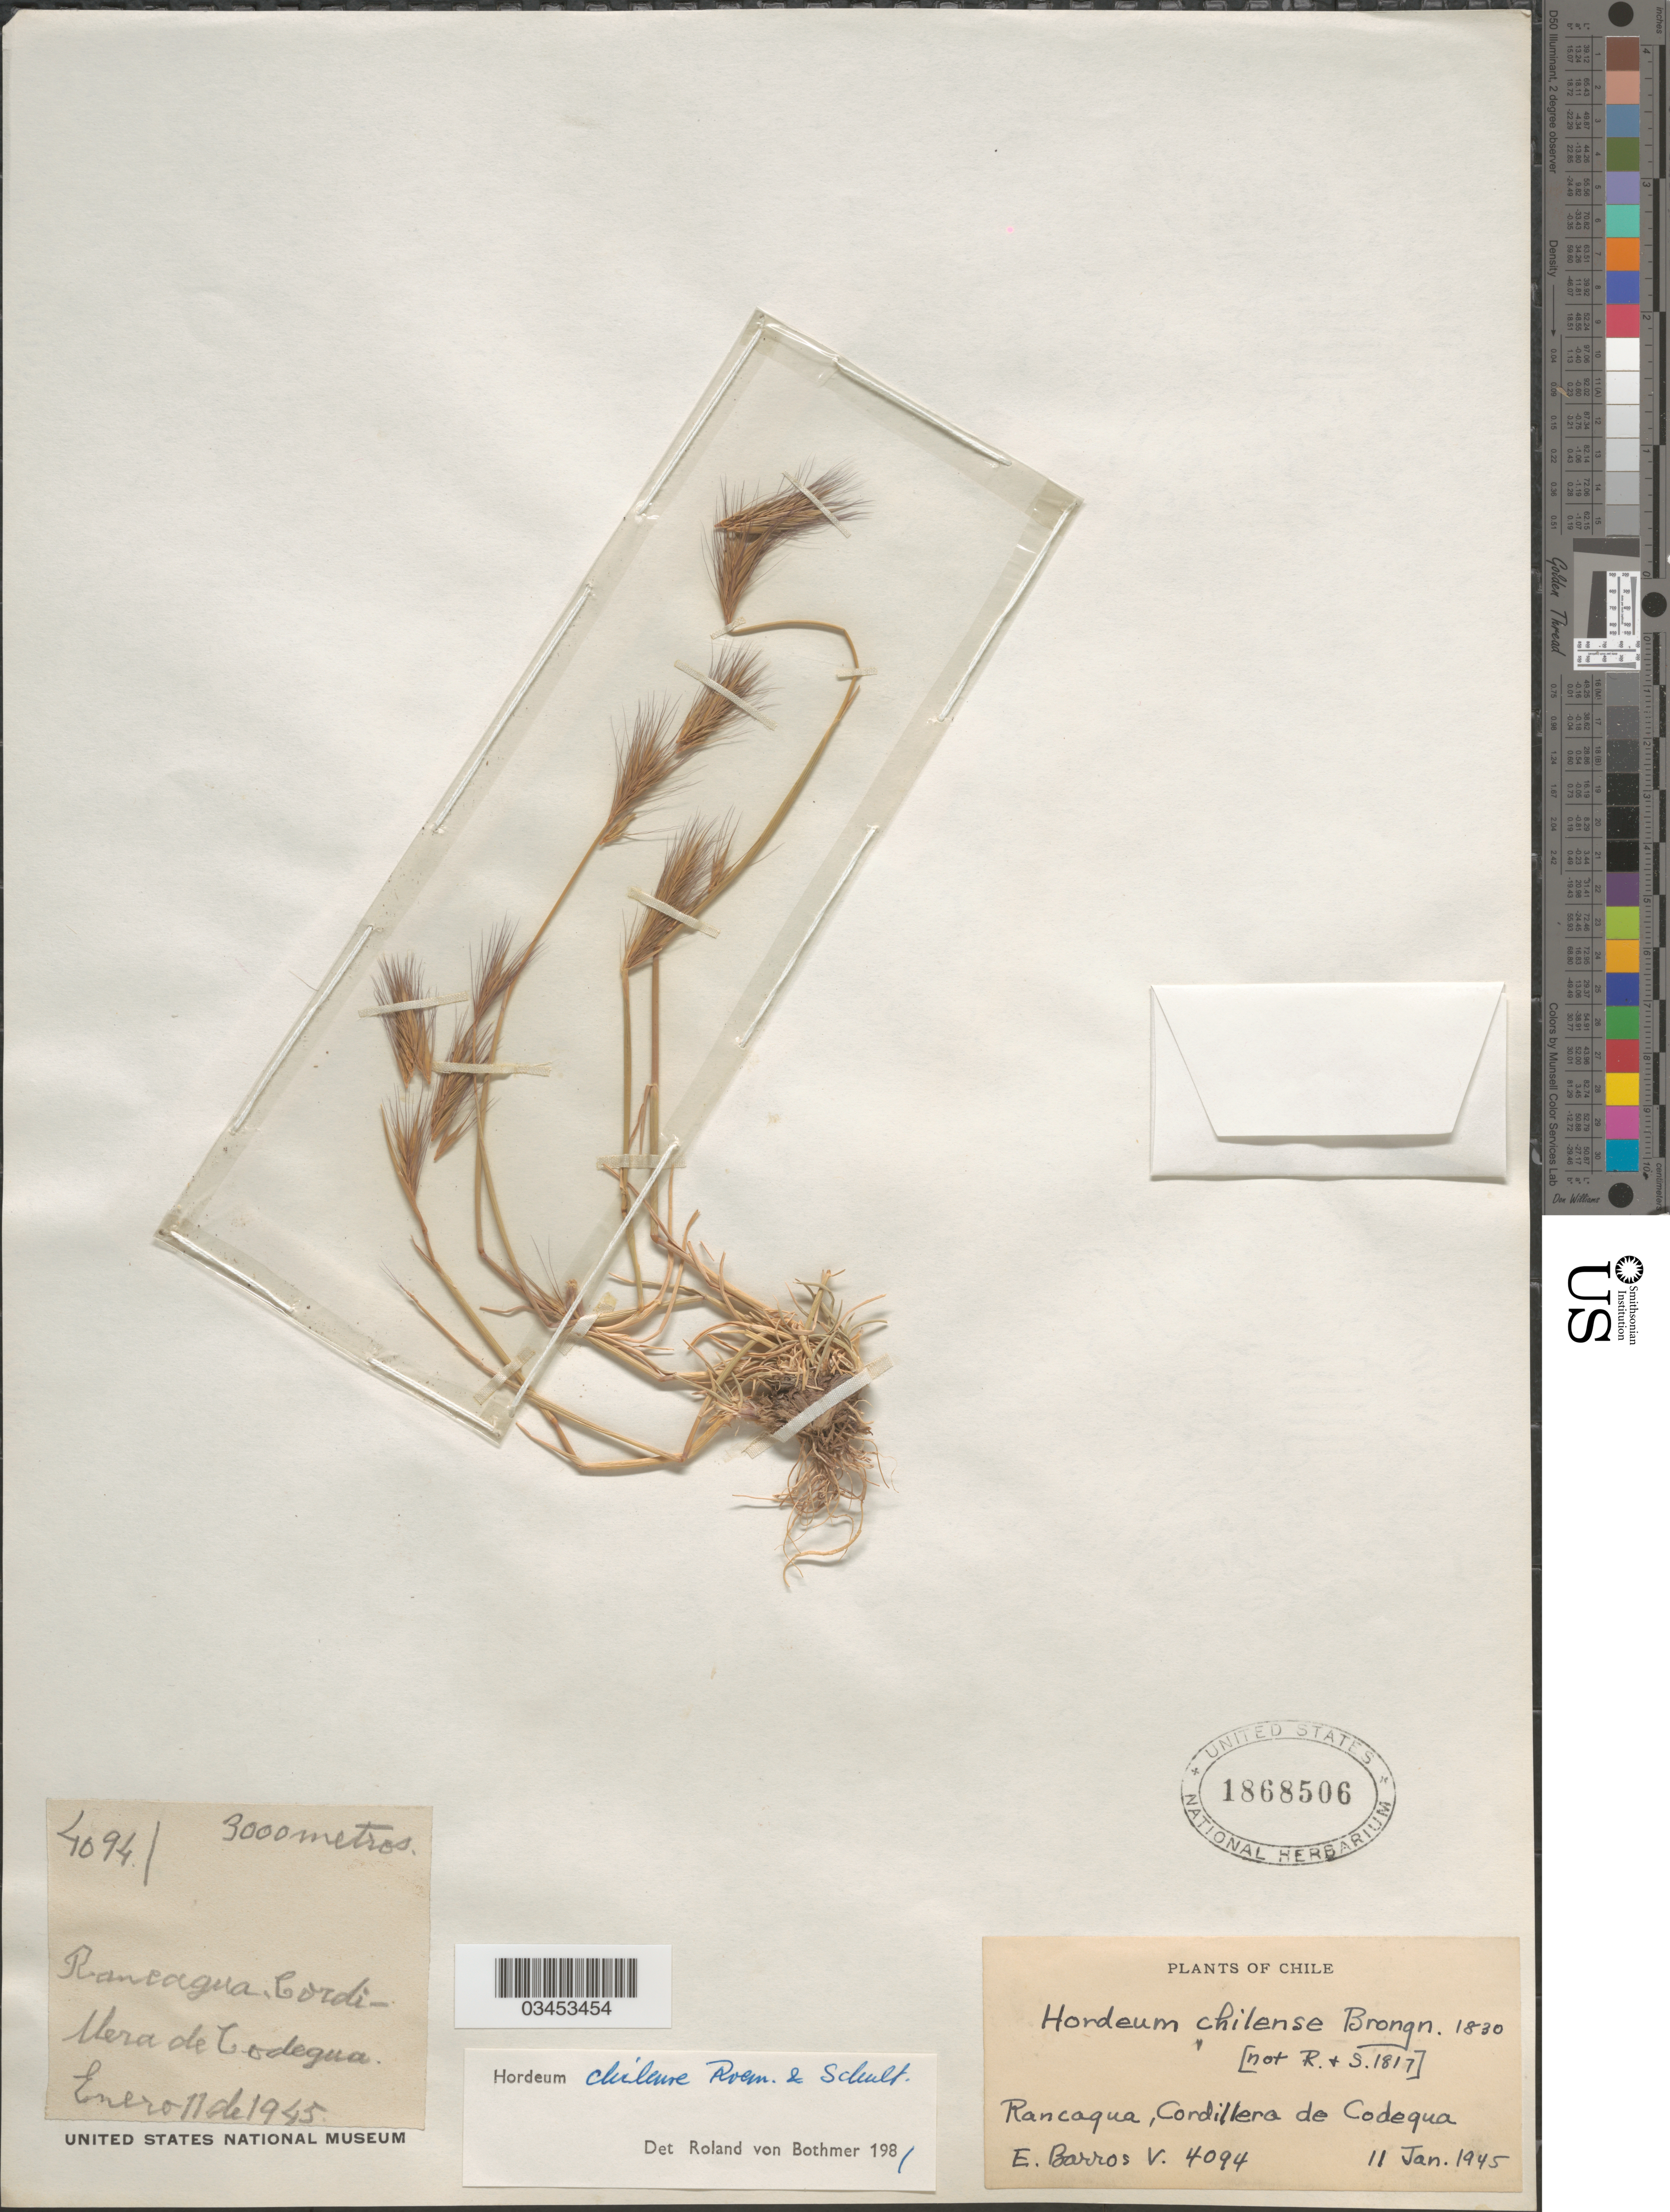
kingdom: Plantae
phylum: Tracheophyta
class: Liliopsida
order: Poales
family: Poaceae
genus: Hordeum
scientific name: Hordeum chilense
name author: Roem. & Schult.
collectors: E. Barros V.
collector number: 4094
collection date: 1945-01-11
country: Chile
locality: Rancagua, Cordillera de Codequa.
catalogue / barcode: US 1868506